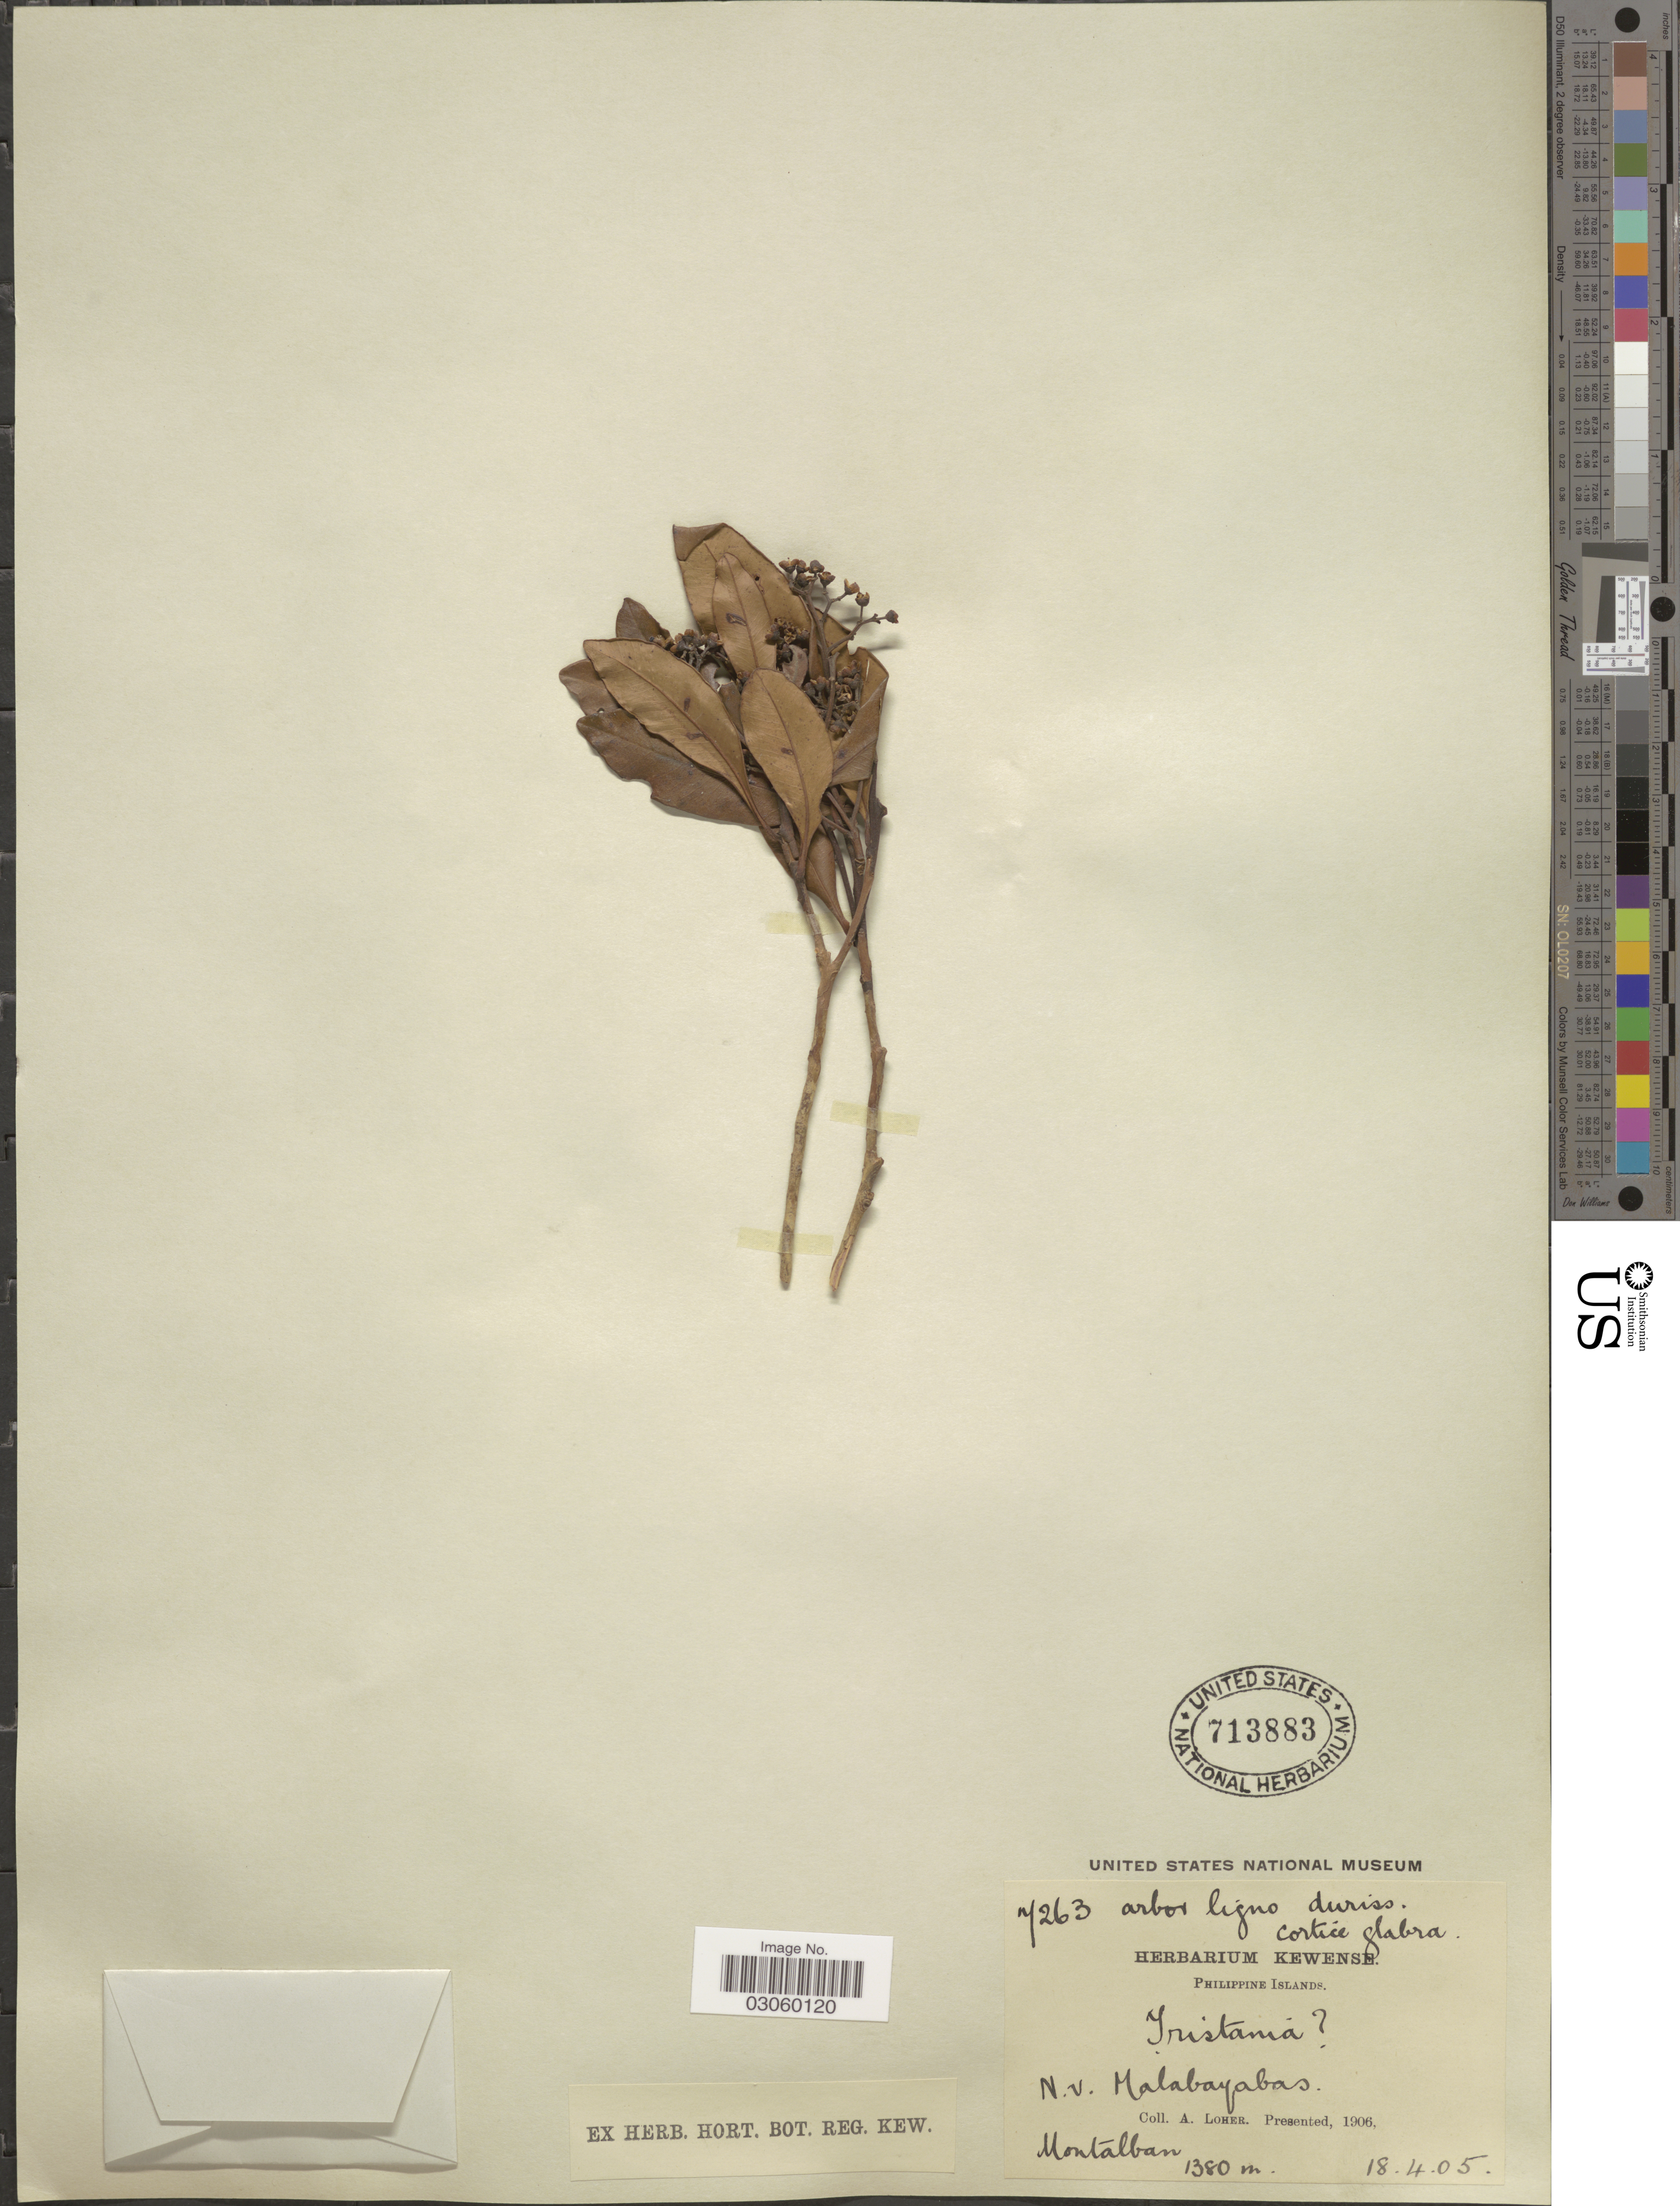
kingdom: Plantae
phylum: Tracheophyta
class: Magnoliopsida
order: Myrtales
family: Myrtaceae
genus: Tristaniopsis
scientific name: Tristaniopsis decorticata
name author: (Merr.) P.G. Wilson & J. T. Waterh.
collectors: A. Loher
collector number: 7263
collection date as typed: Transcribed d/m/y: 18/4/5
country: Philippines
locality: Montalban.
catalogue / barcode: US 713883